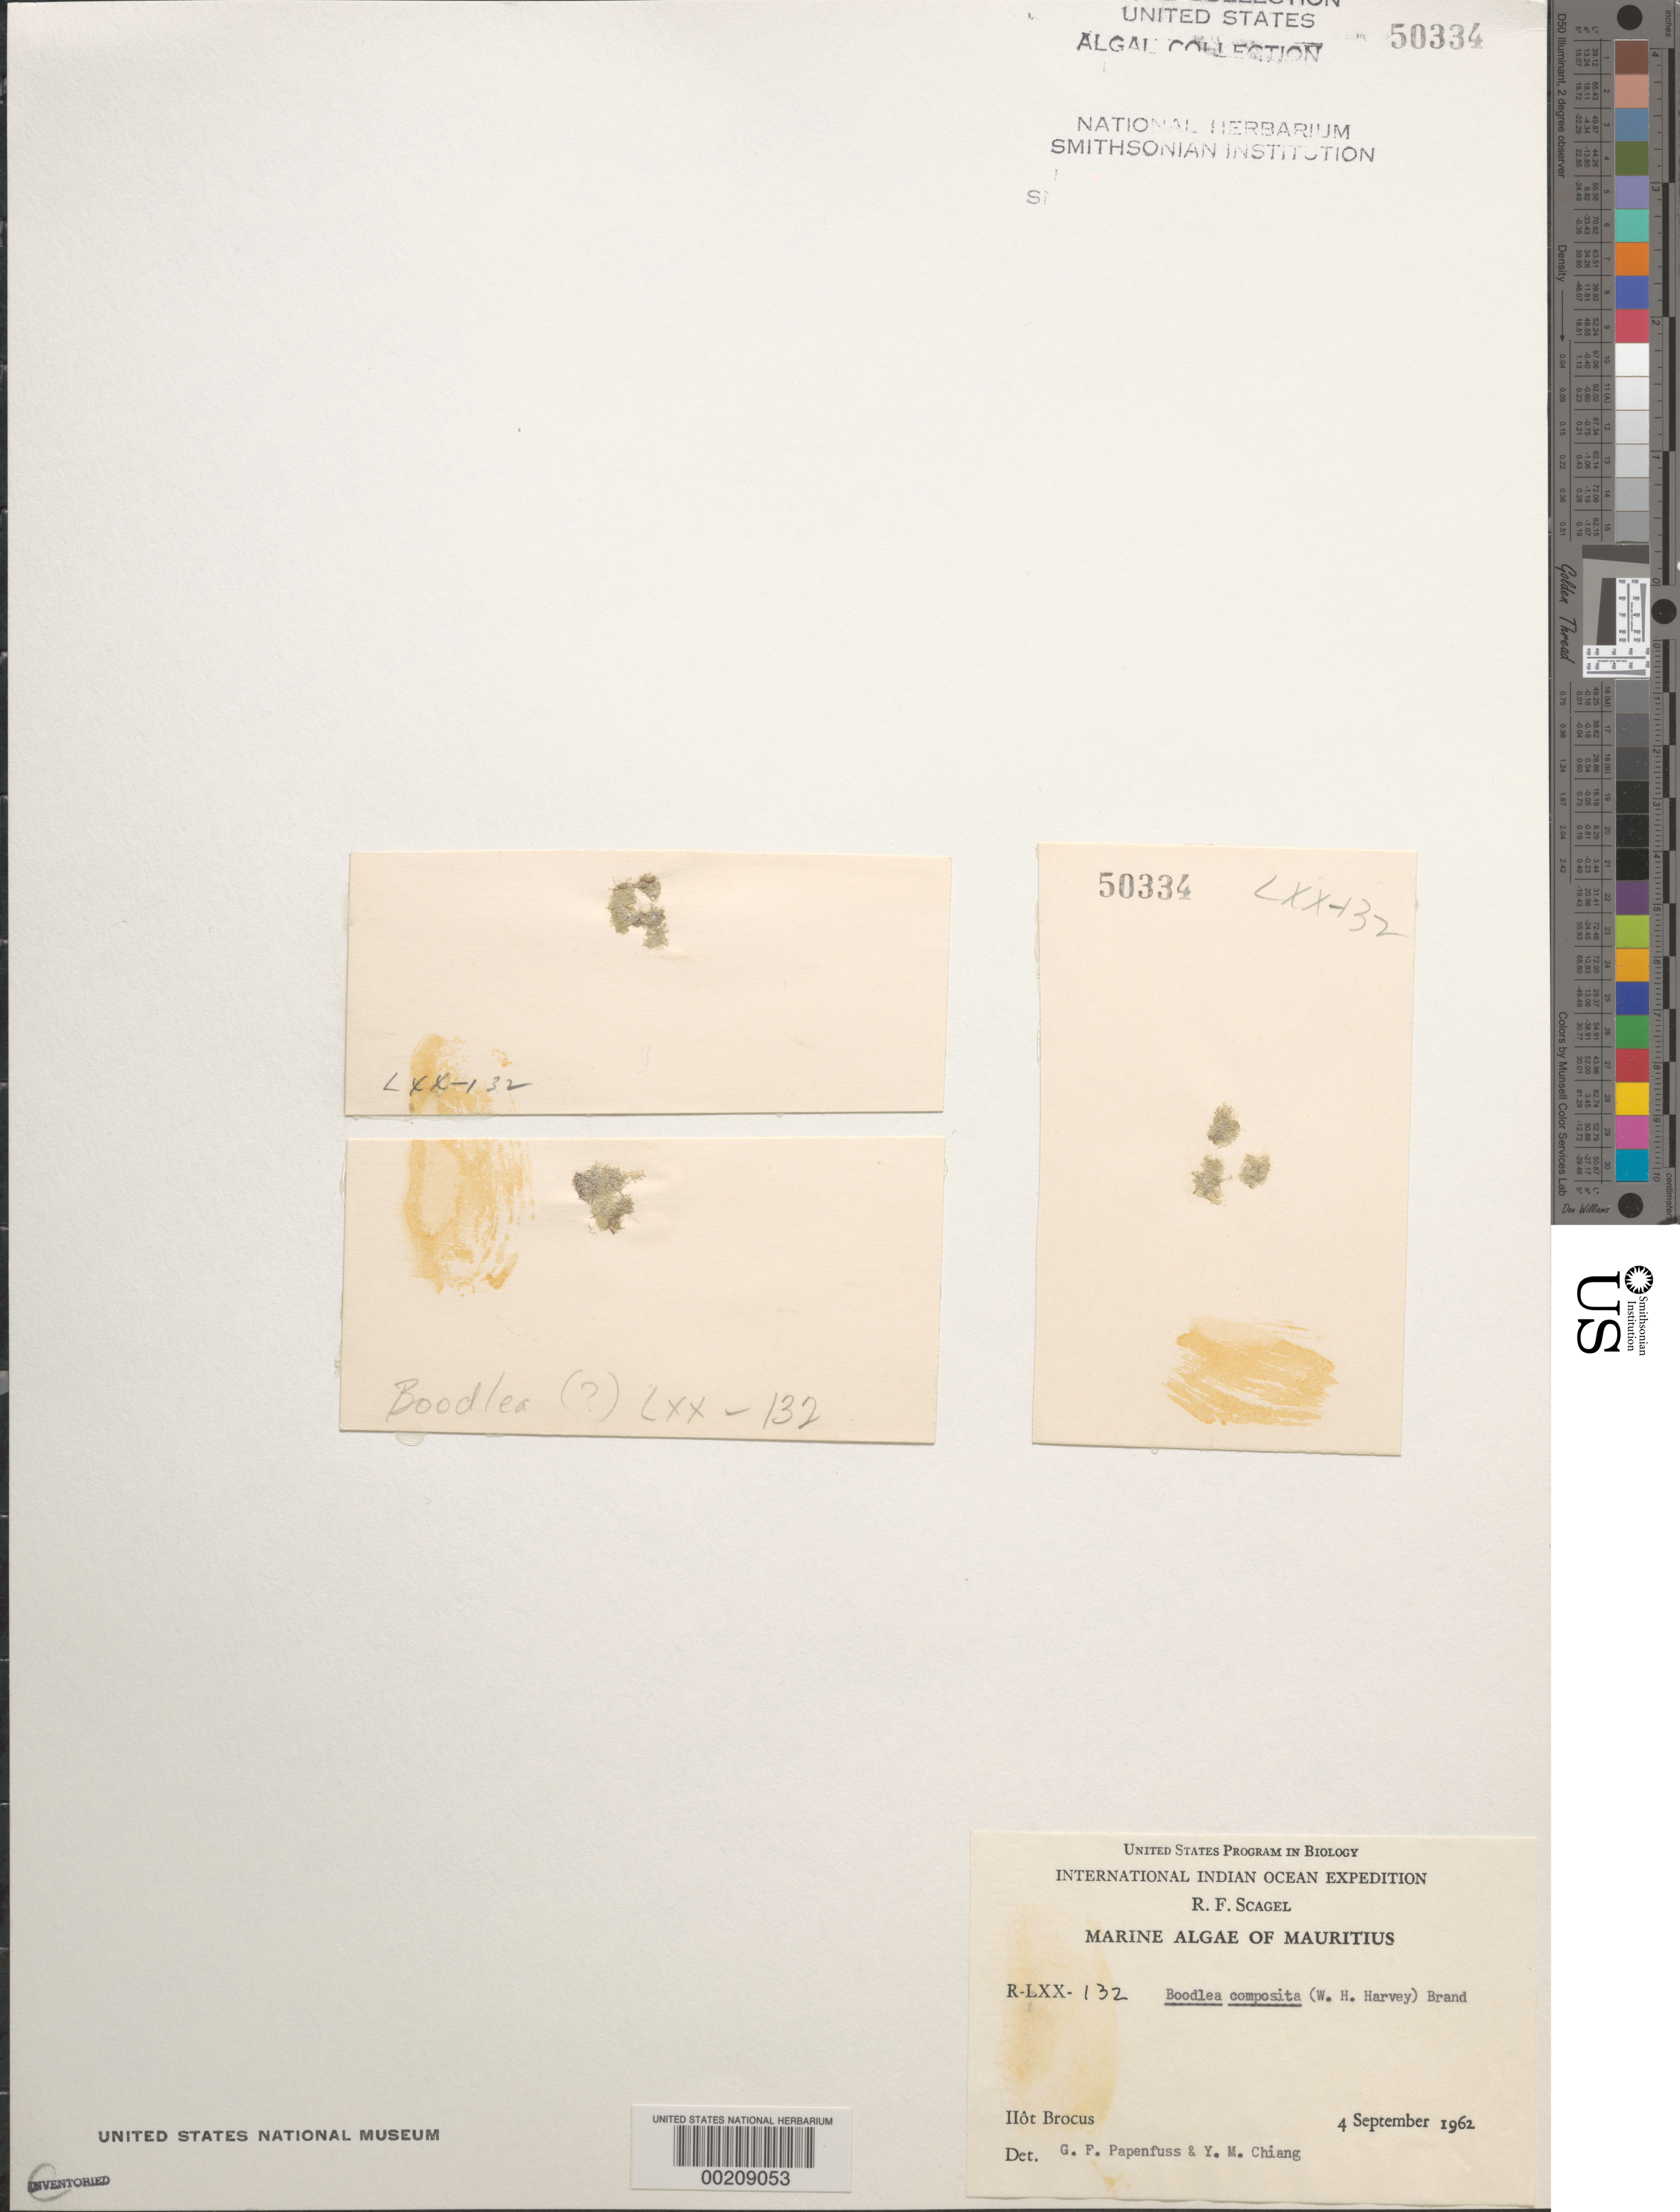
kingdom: Plantae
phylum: Chlorophyta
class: Ulvophyceae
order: Siphonocladales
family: Boodleaceae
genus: Boodlea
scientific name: Boodlea composita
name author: (Humb. & Humb.) Brand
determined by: Papenfuss, G. F.; Chiang, Y. M.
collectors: R. F. Scagel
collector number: R-LXX-132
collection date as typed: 04 Sep 1962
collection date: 1962-09-04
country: Mauritius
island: Ilot Brocus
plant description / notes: International Indian Ocean Expedition, 1962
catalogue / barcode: US 50334